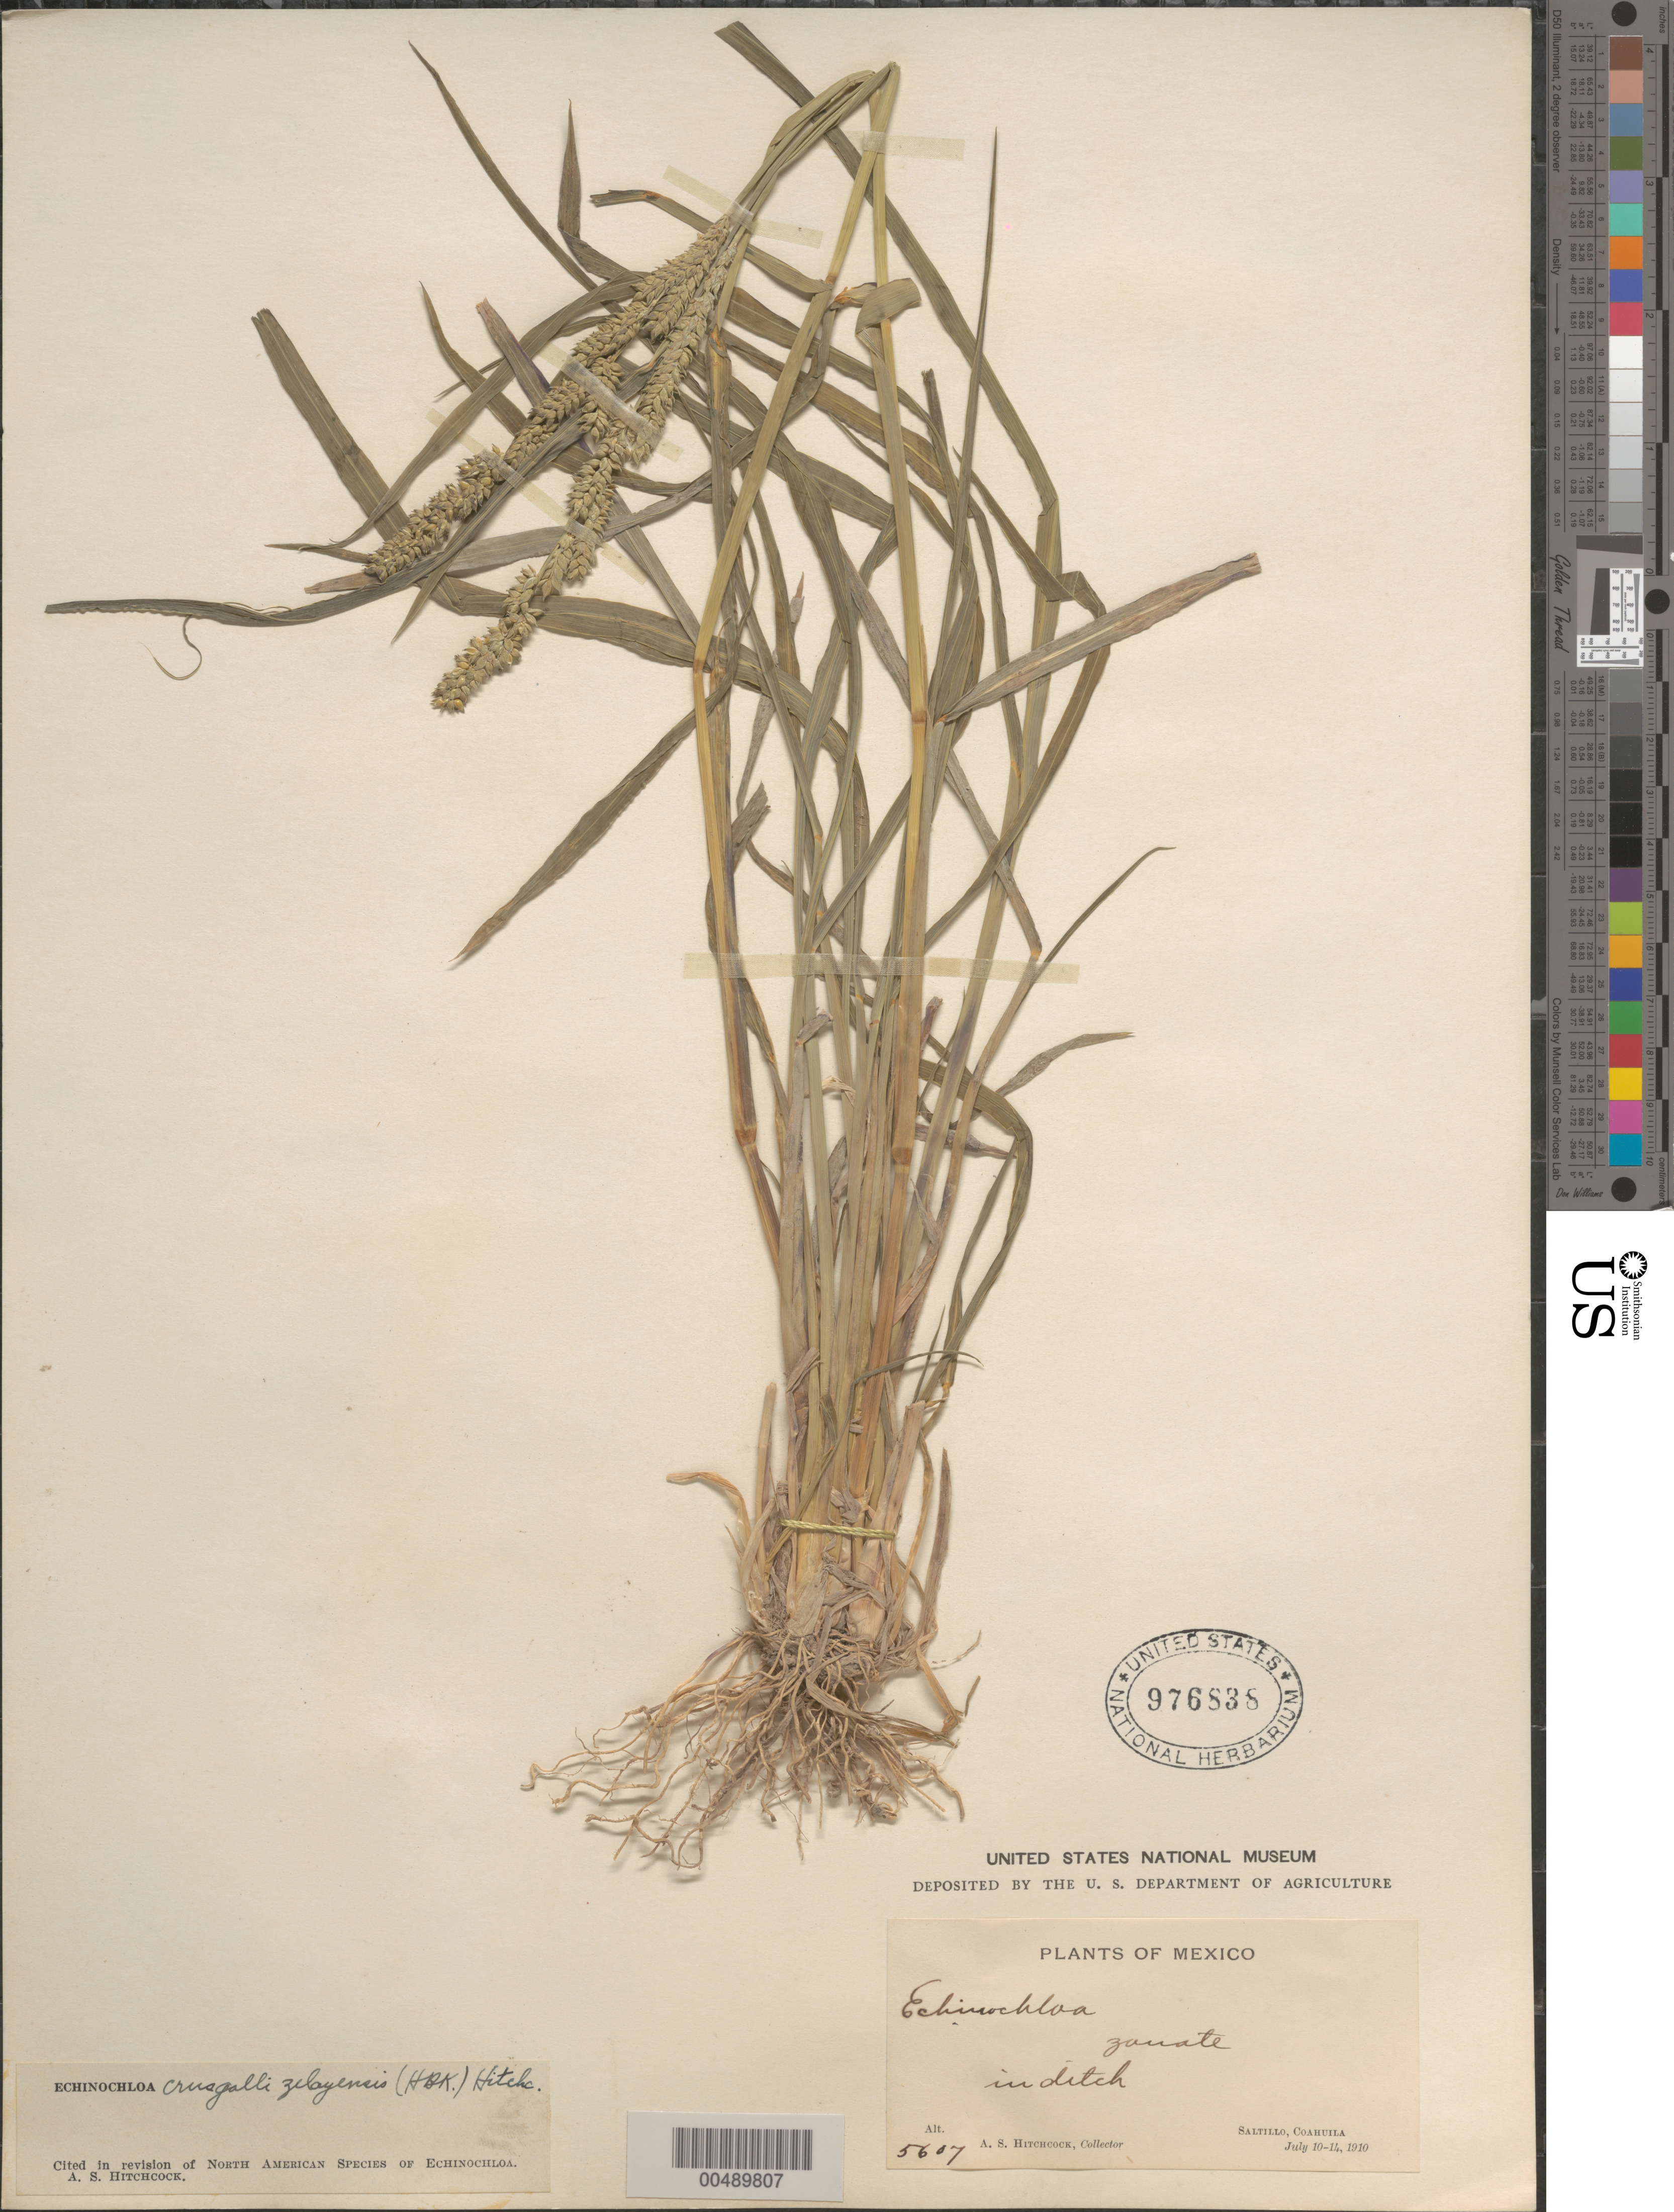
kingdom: Plantae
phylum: Tracheophyta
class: Liliopsida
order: Poales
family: Poaceae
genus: Echinochloa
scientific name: Echinochloa crus-galli var. zelayensis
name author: (Kunth) Hitchc.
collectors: A. S. Hitchcock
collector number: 5607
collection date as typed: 10 Jul 1910 to 14 Jul 1910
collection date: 1910-07-10/1910-07-14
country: Mexico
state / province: Coahuila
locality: Saltillo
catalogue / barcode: US 976838